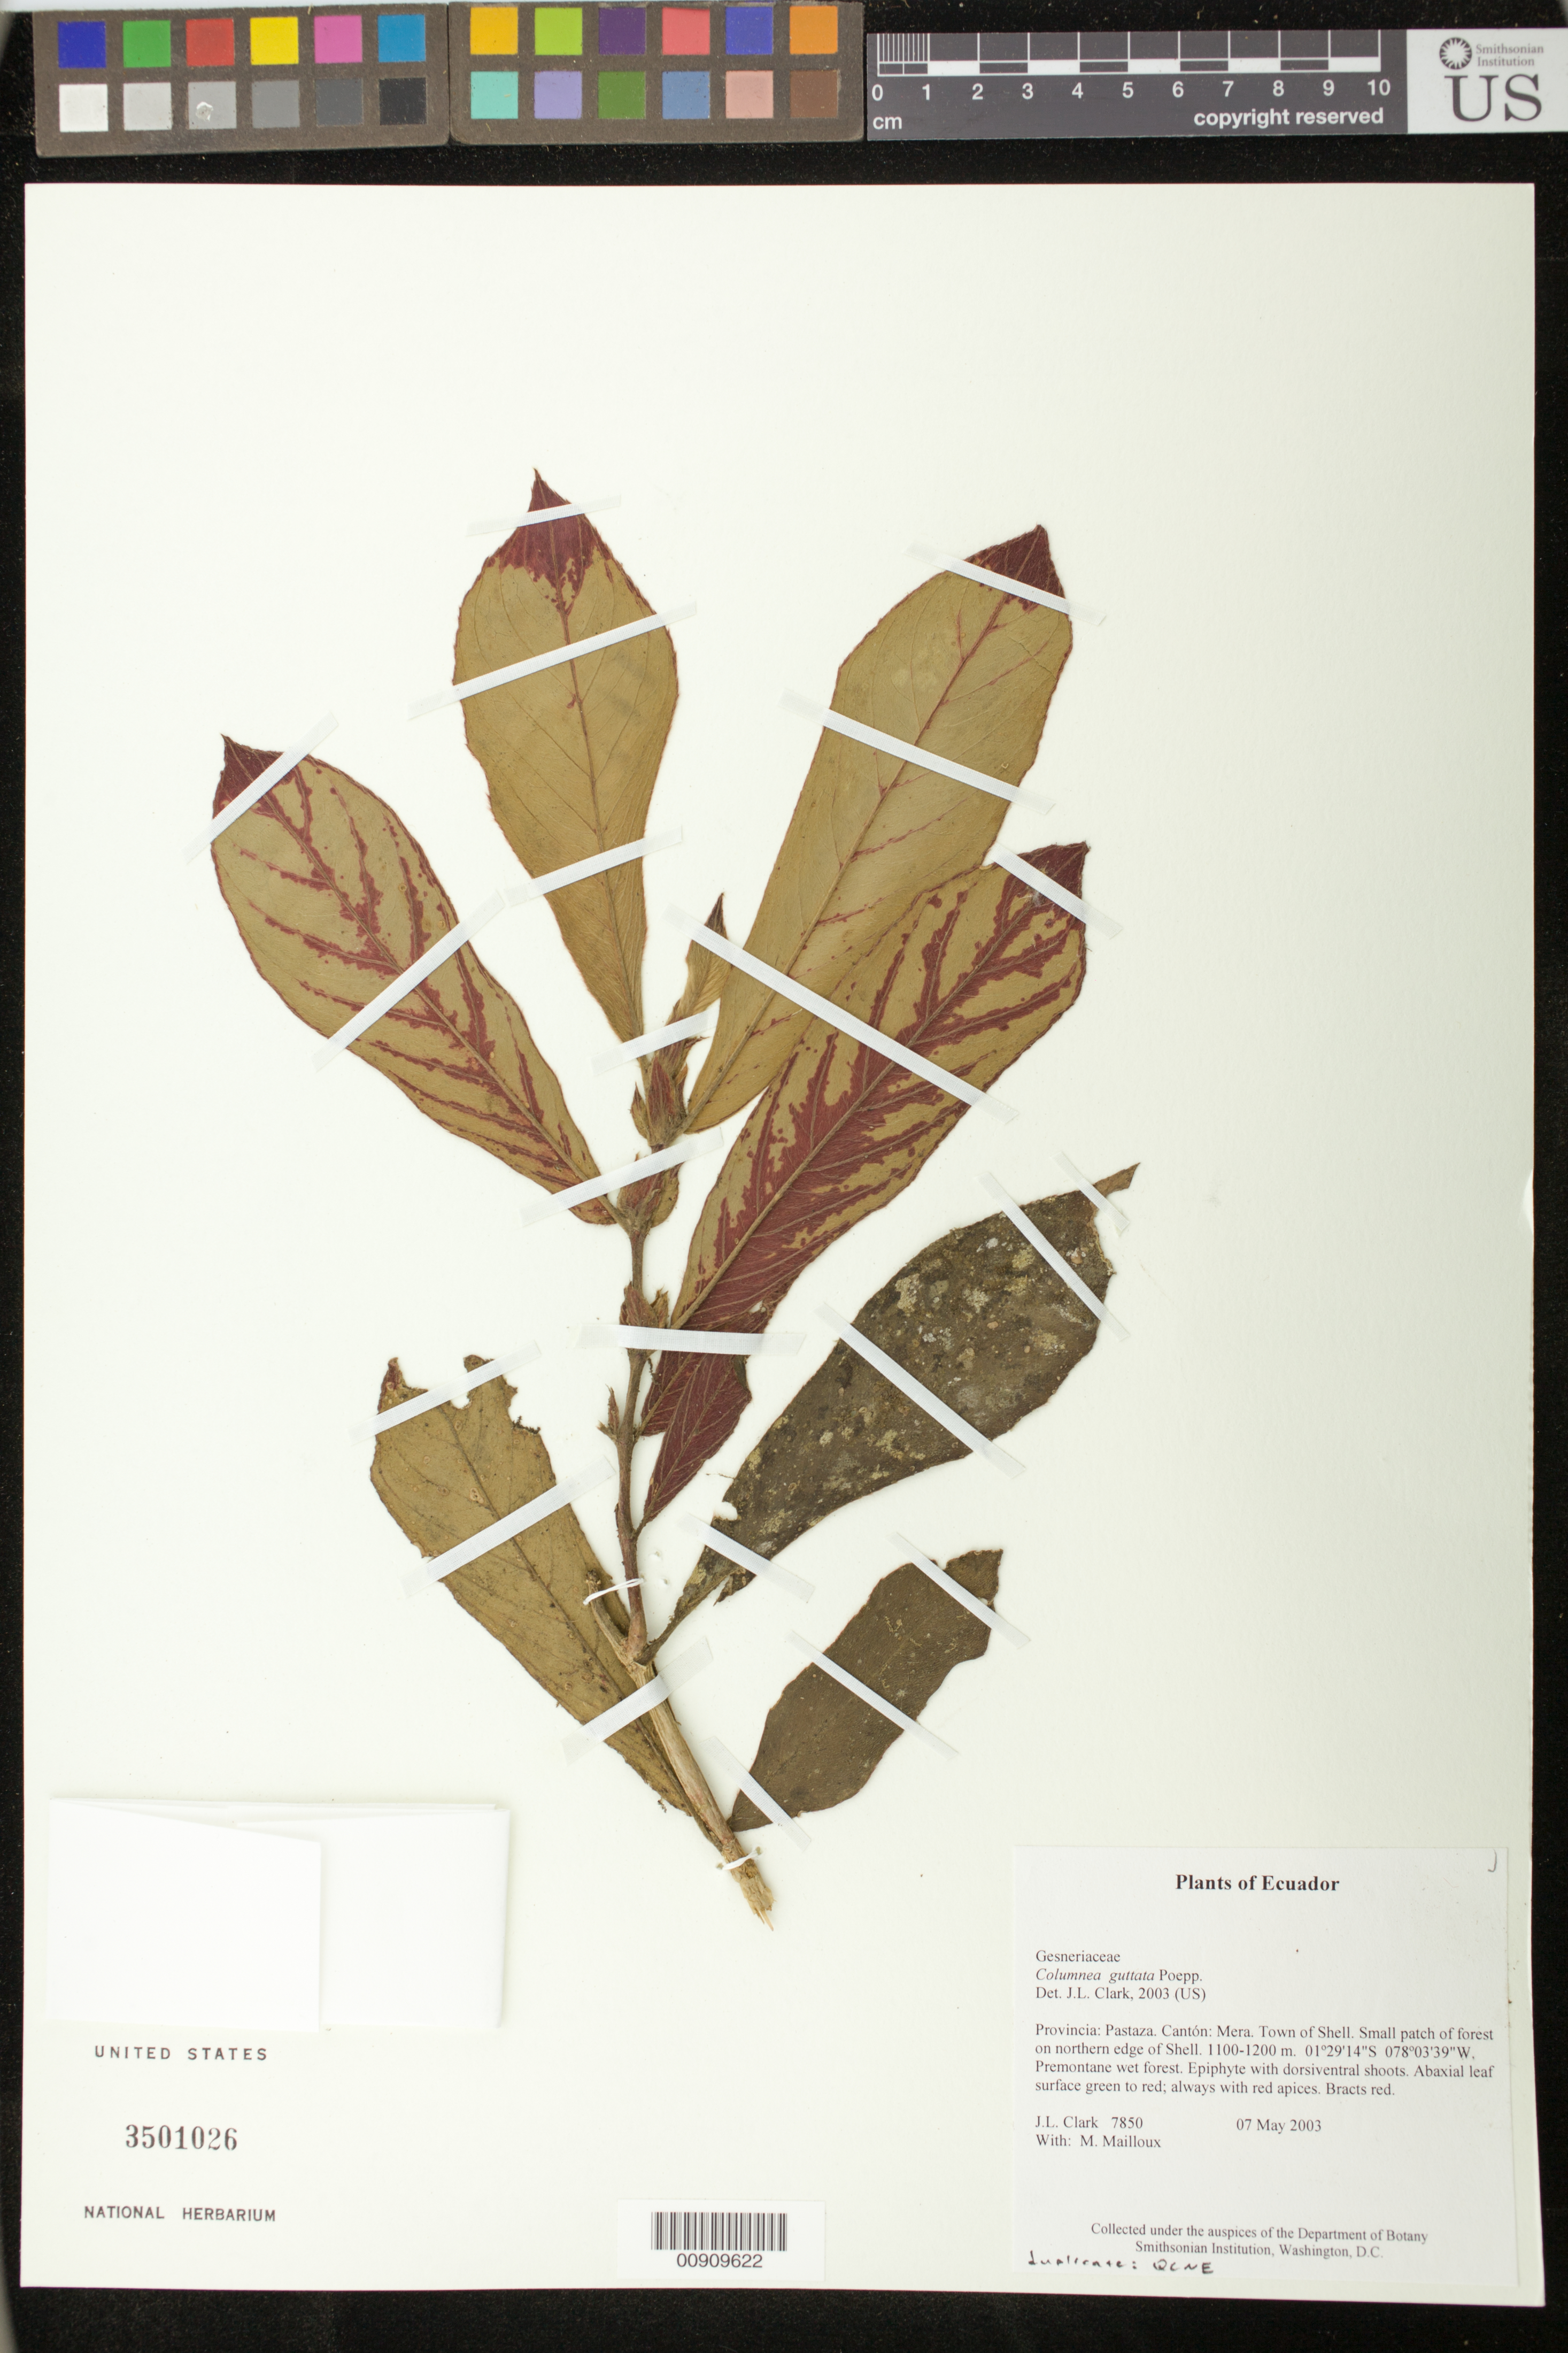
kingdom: Plantae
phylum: Tracheophyta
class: Magnoliopsida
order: Lamiales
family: Gesneriaceae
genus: Columnea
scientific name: Columnea guttata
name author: Poepp.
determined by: Clark, J. L., (SEL), The Marie Selby Botanical Garden (UNITED STATES)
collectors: J. L. Clark & M. Mailloux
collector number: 7850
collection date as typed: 07 May 2003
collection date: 2003-05-07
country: Ecuador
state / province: Pastaza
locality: Mera. Town of Shell. Small patch of forest on northern edge of Shell.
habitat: Premontane wet forest.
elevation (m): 1100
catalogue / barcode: US 3501026